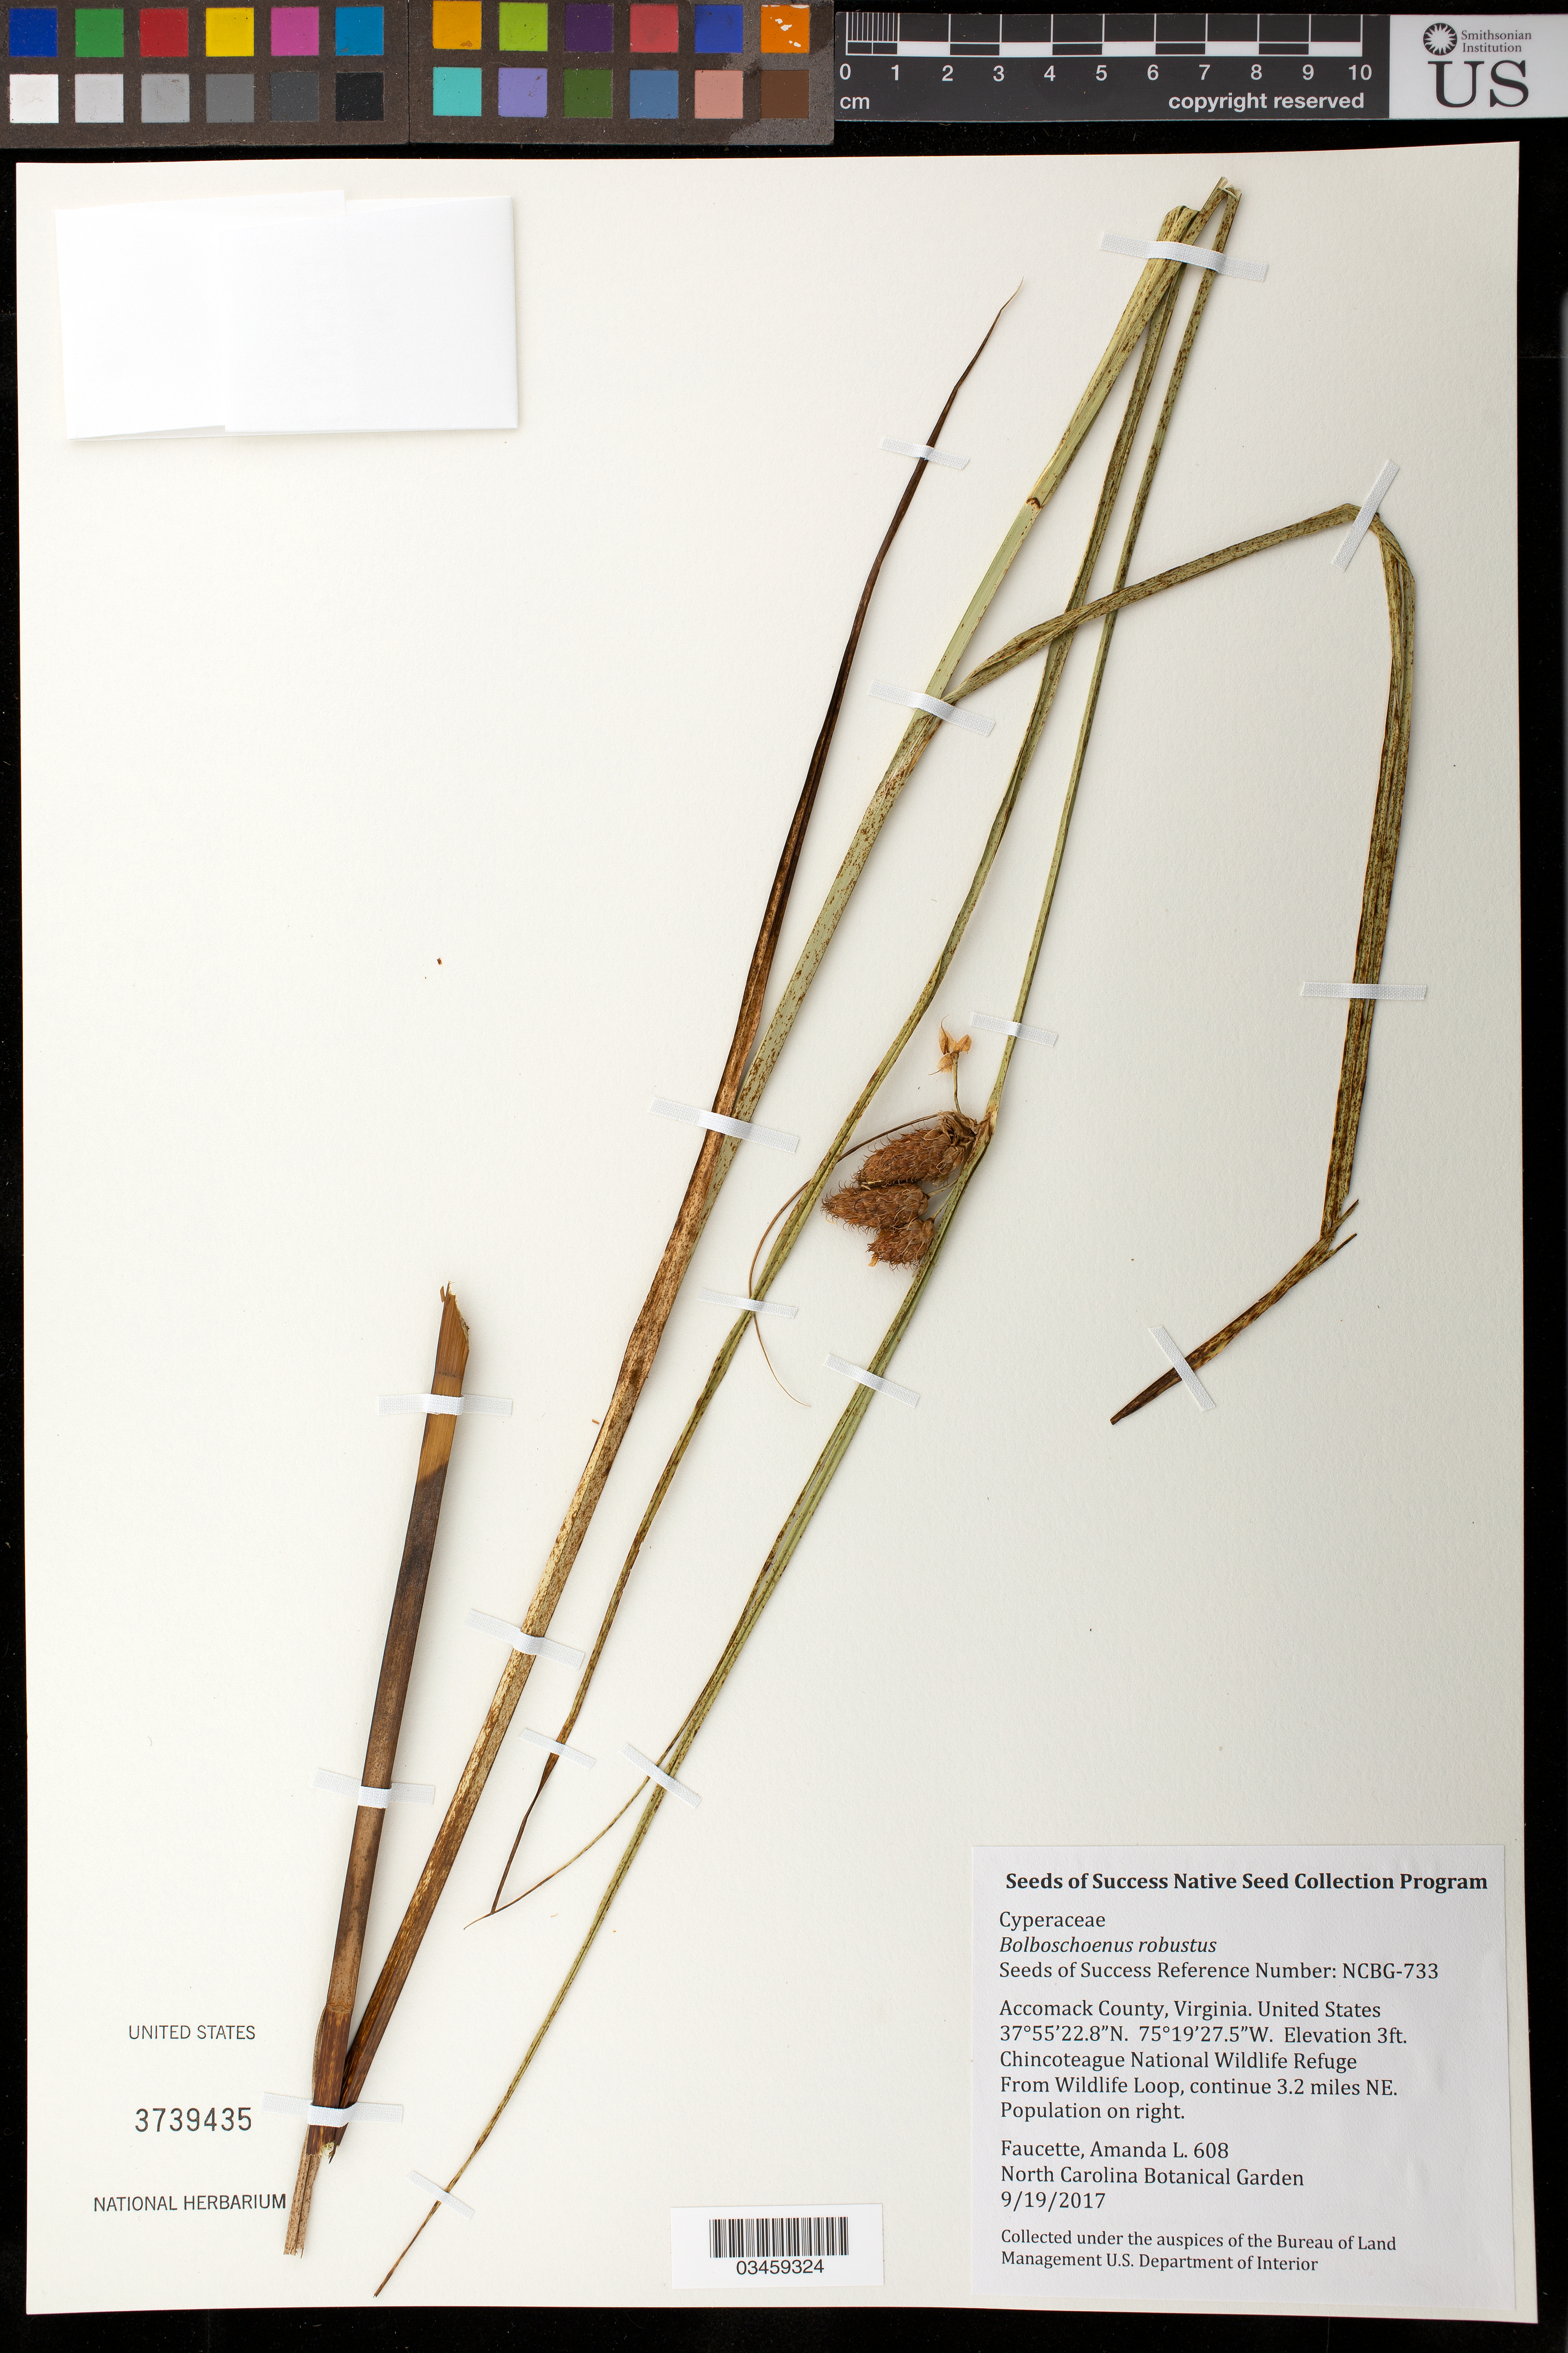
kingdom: Plantae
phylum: Tracheophyta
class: Liliopsida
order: Poales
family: Cyperaceae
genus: Bolboschoenus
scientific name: Bolboschoenus robustus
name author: (Pursh) Soják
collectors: A. Faucette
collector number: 608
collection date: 2017-09-19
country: United States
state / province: Virginia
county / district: Accomack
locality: Chincoteague National Wildlife Refuge, 3.2 mi. N from Wildlife Loop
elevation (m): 1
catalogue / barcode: US 3739435